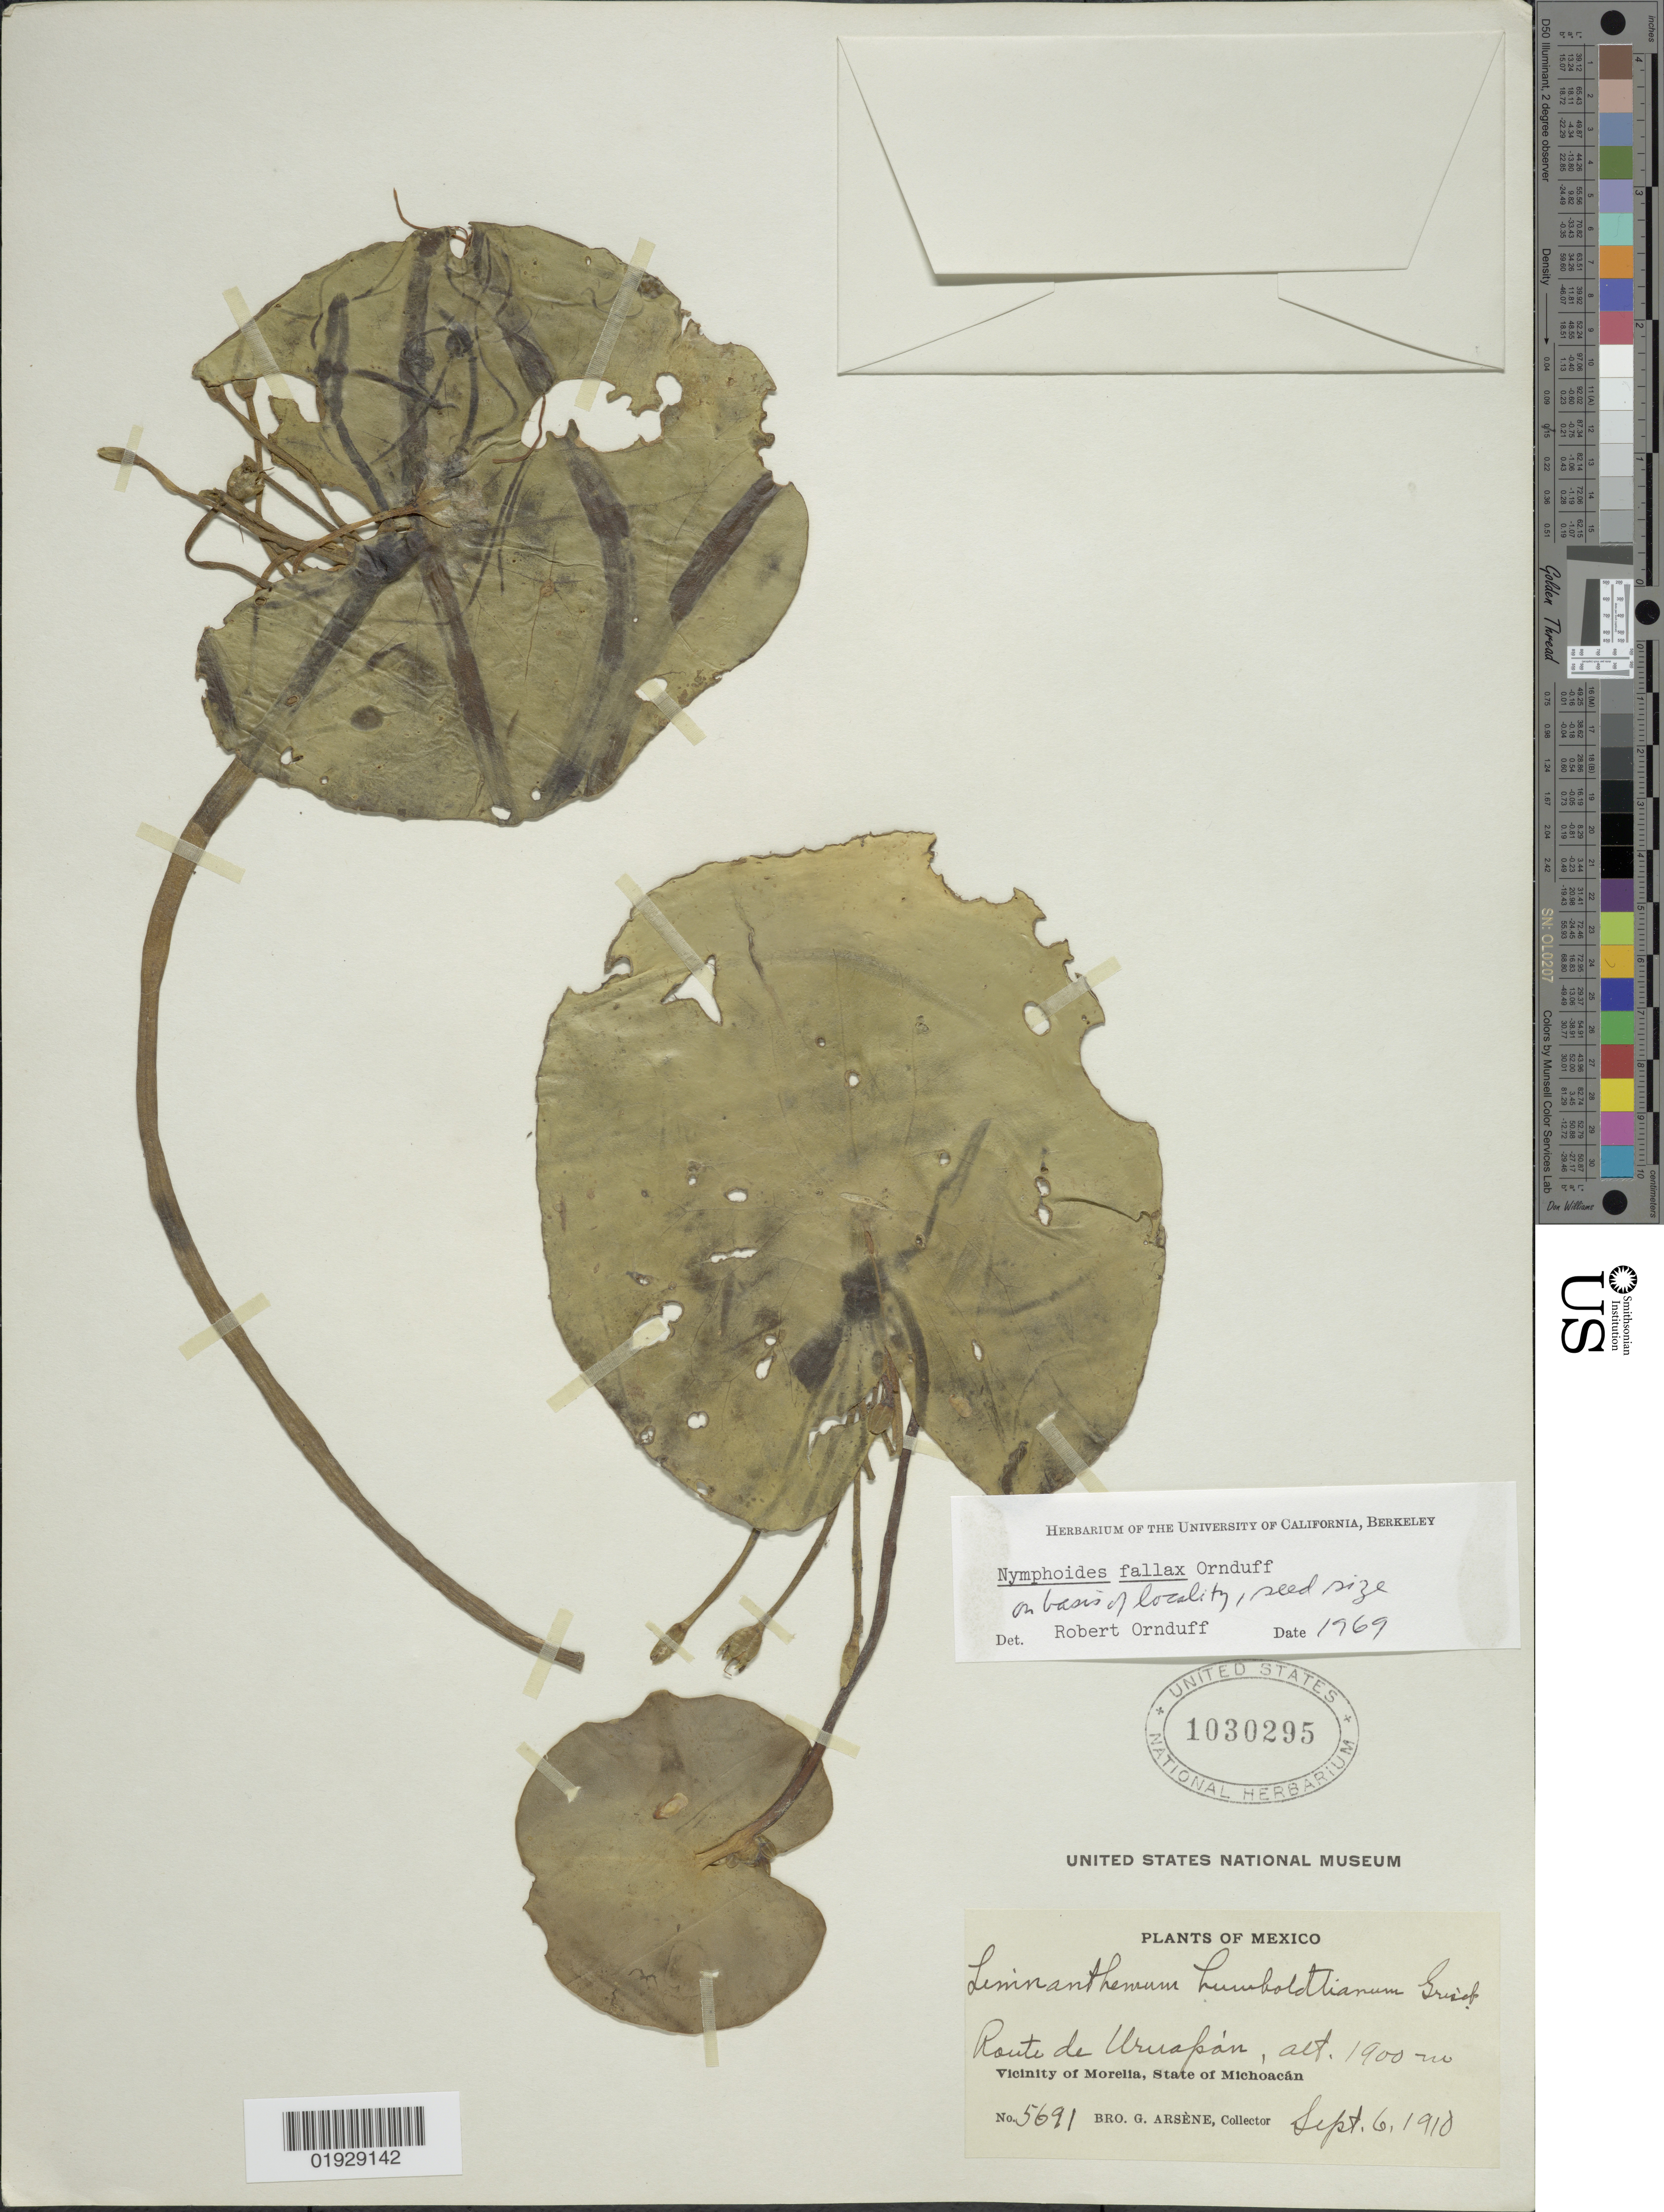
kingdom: Plantae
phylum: Tracheophyta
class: Magnoliopsida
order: Asterales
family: Menyanthaceae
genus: Nymphoides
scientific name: Nymphoides fallax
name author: Ornduff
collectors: Bro. G. Arsène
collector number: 5691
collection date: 1910-09-06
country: Mexico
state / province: Michoacán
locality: Route de Uruapán. Vicinity of Morelia.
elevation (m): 1900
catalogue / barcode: US 1030295